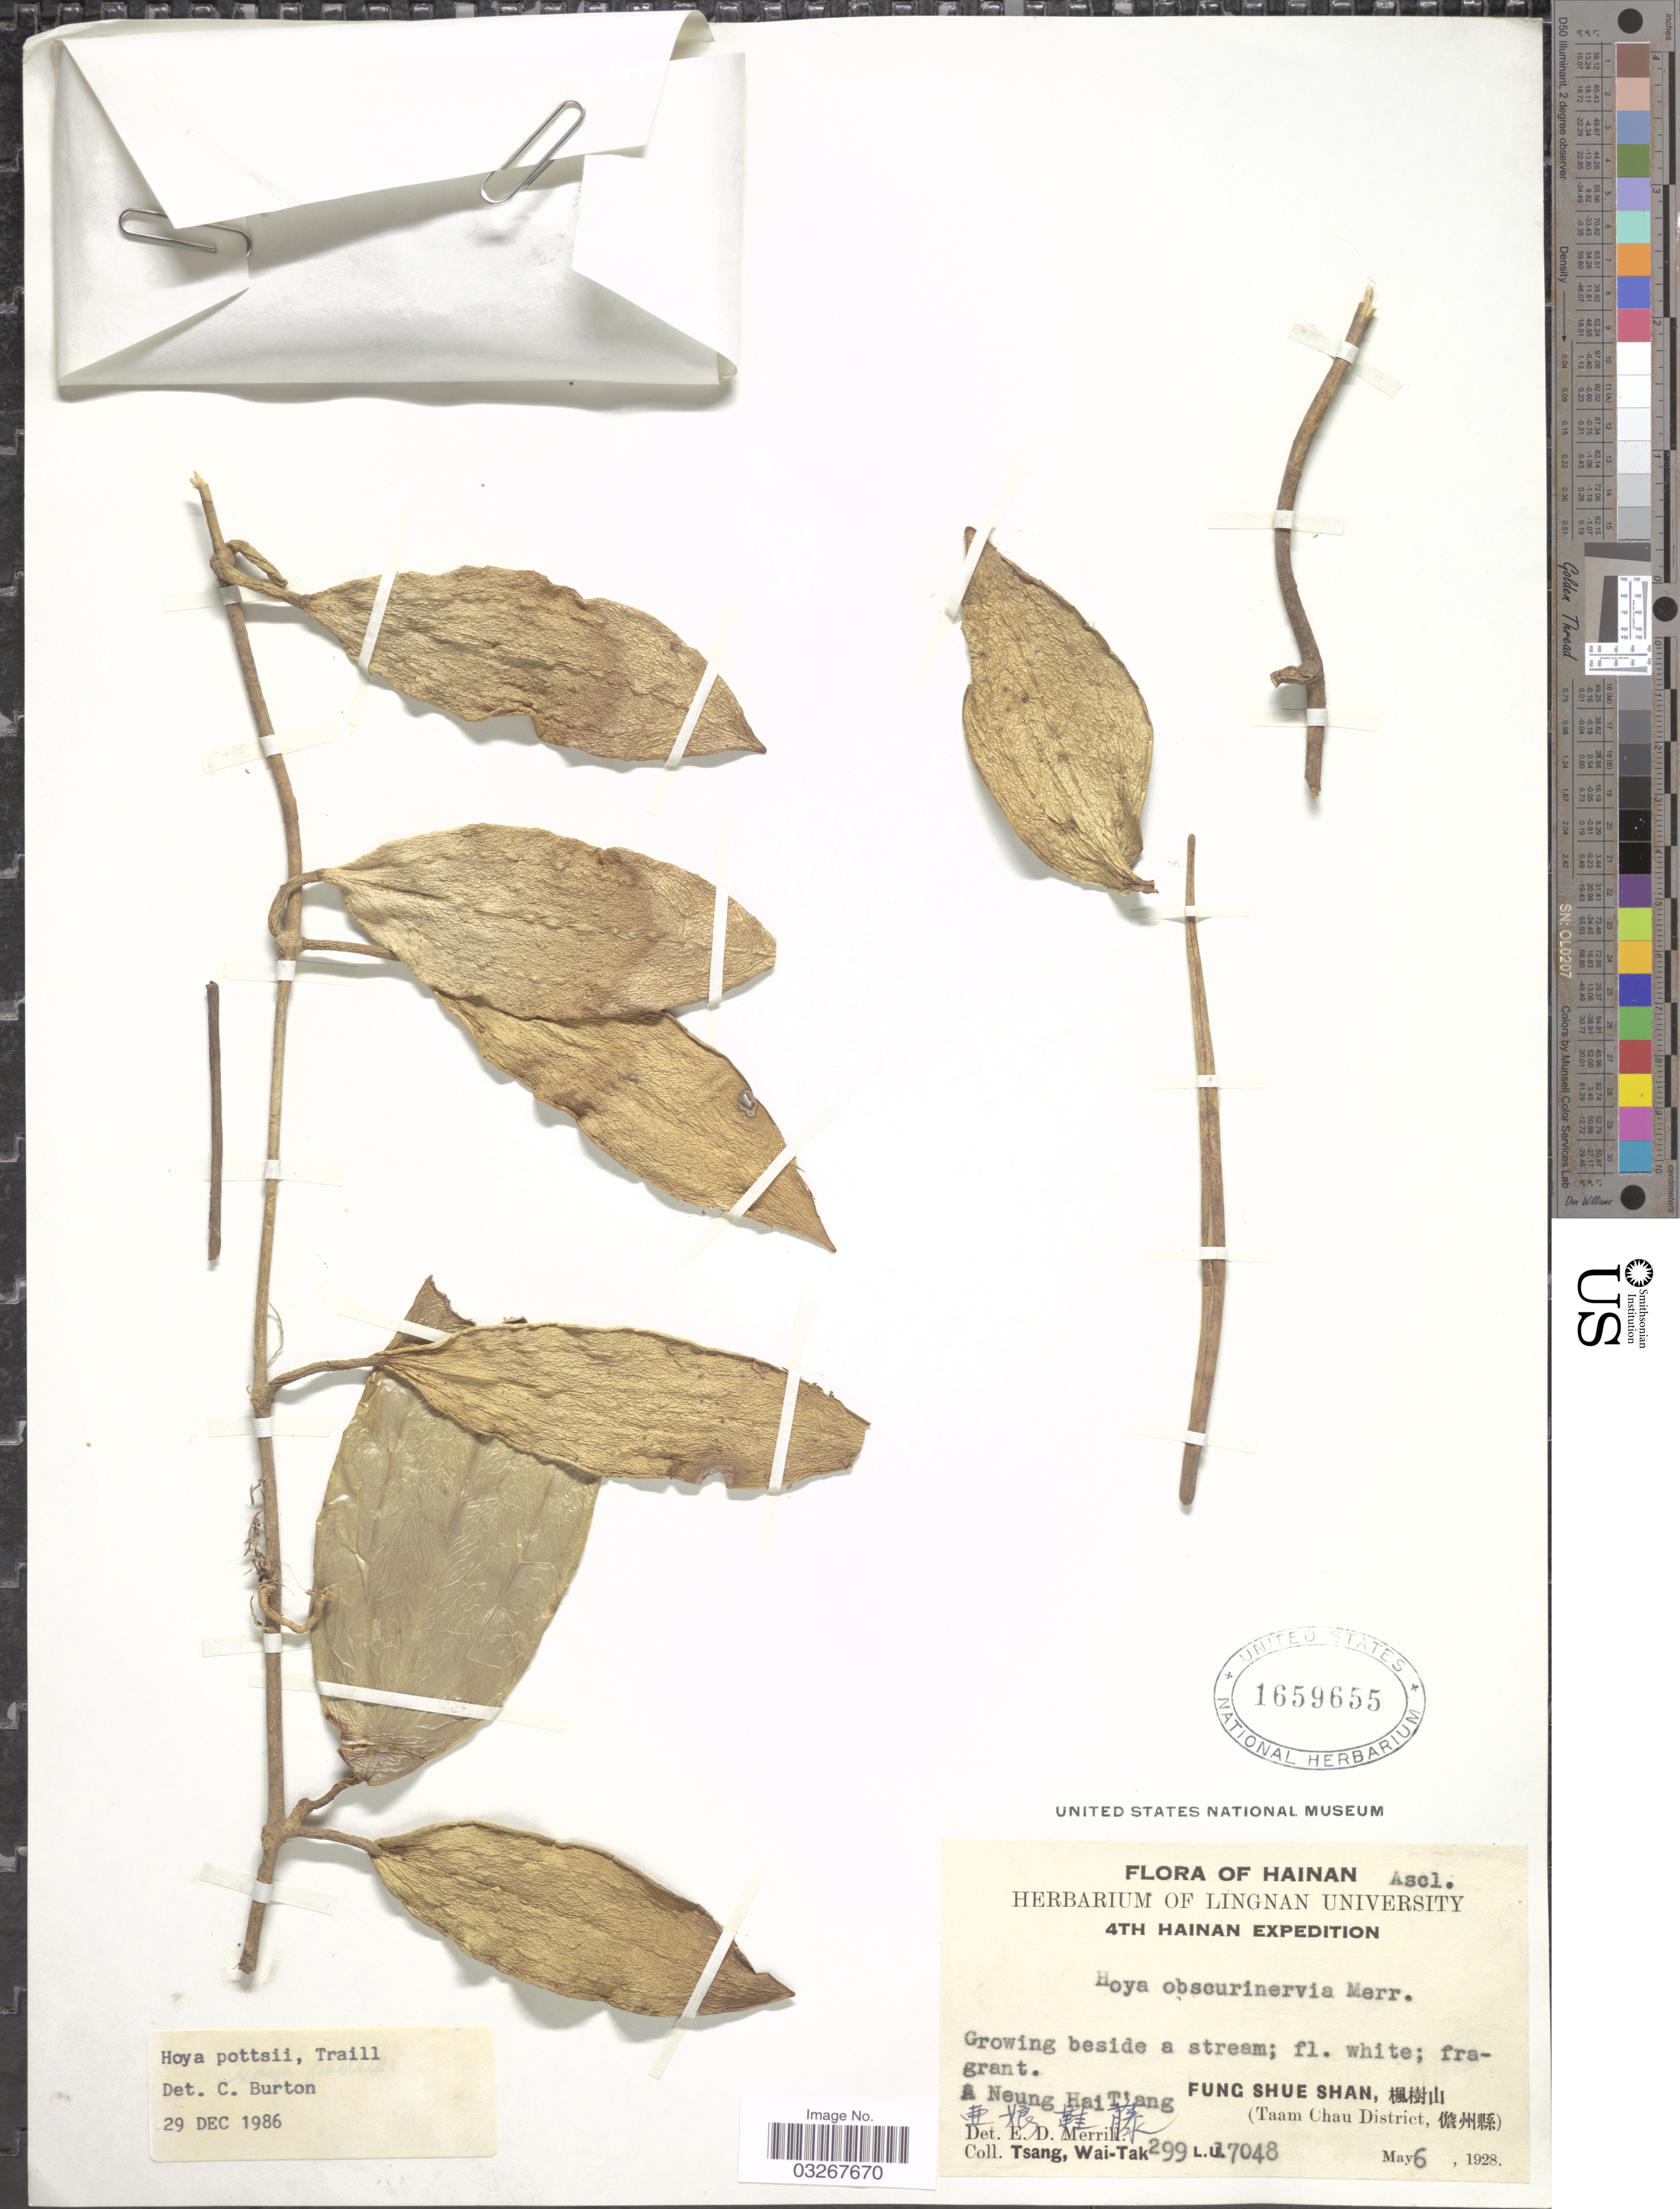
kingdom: Plantae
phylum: Tracheophyta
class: Magnoliopsida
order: Gentianales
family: Apocynaceae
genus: Hoya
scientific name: Hoya pottsii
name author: Traill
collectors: W. T. Tsang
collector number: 299/L.U.17048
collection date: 1928-05-06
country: China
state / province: Hainan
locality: Fung Shue Shan. Taam Chau District.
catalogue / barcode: US 1659655